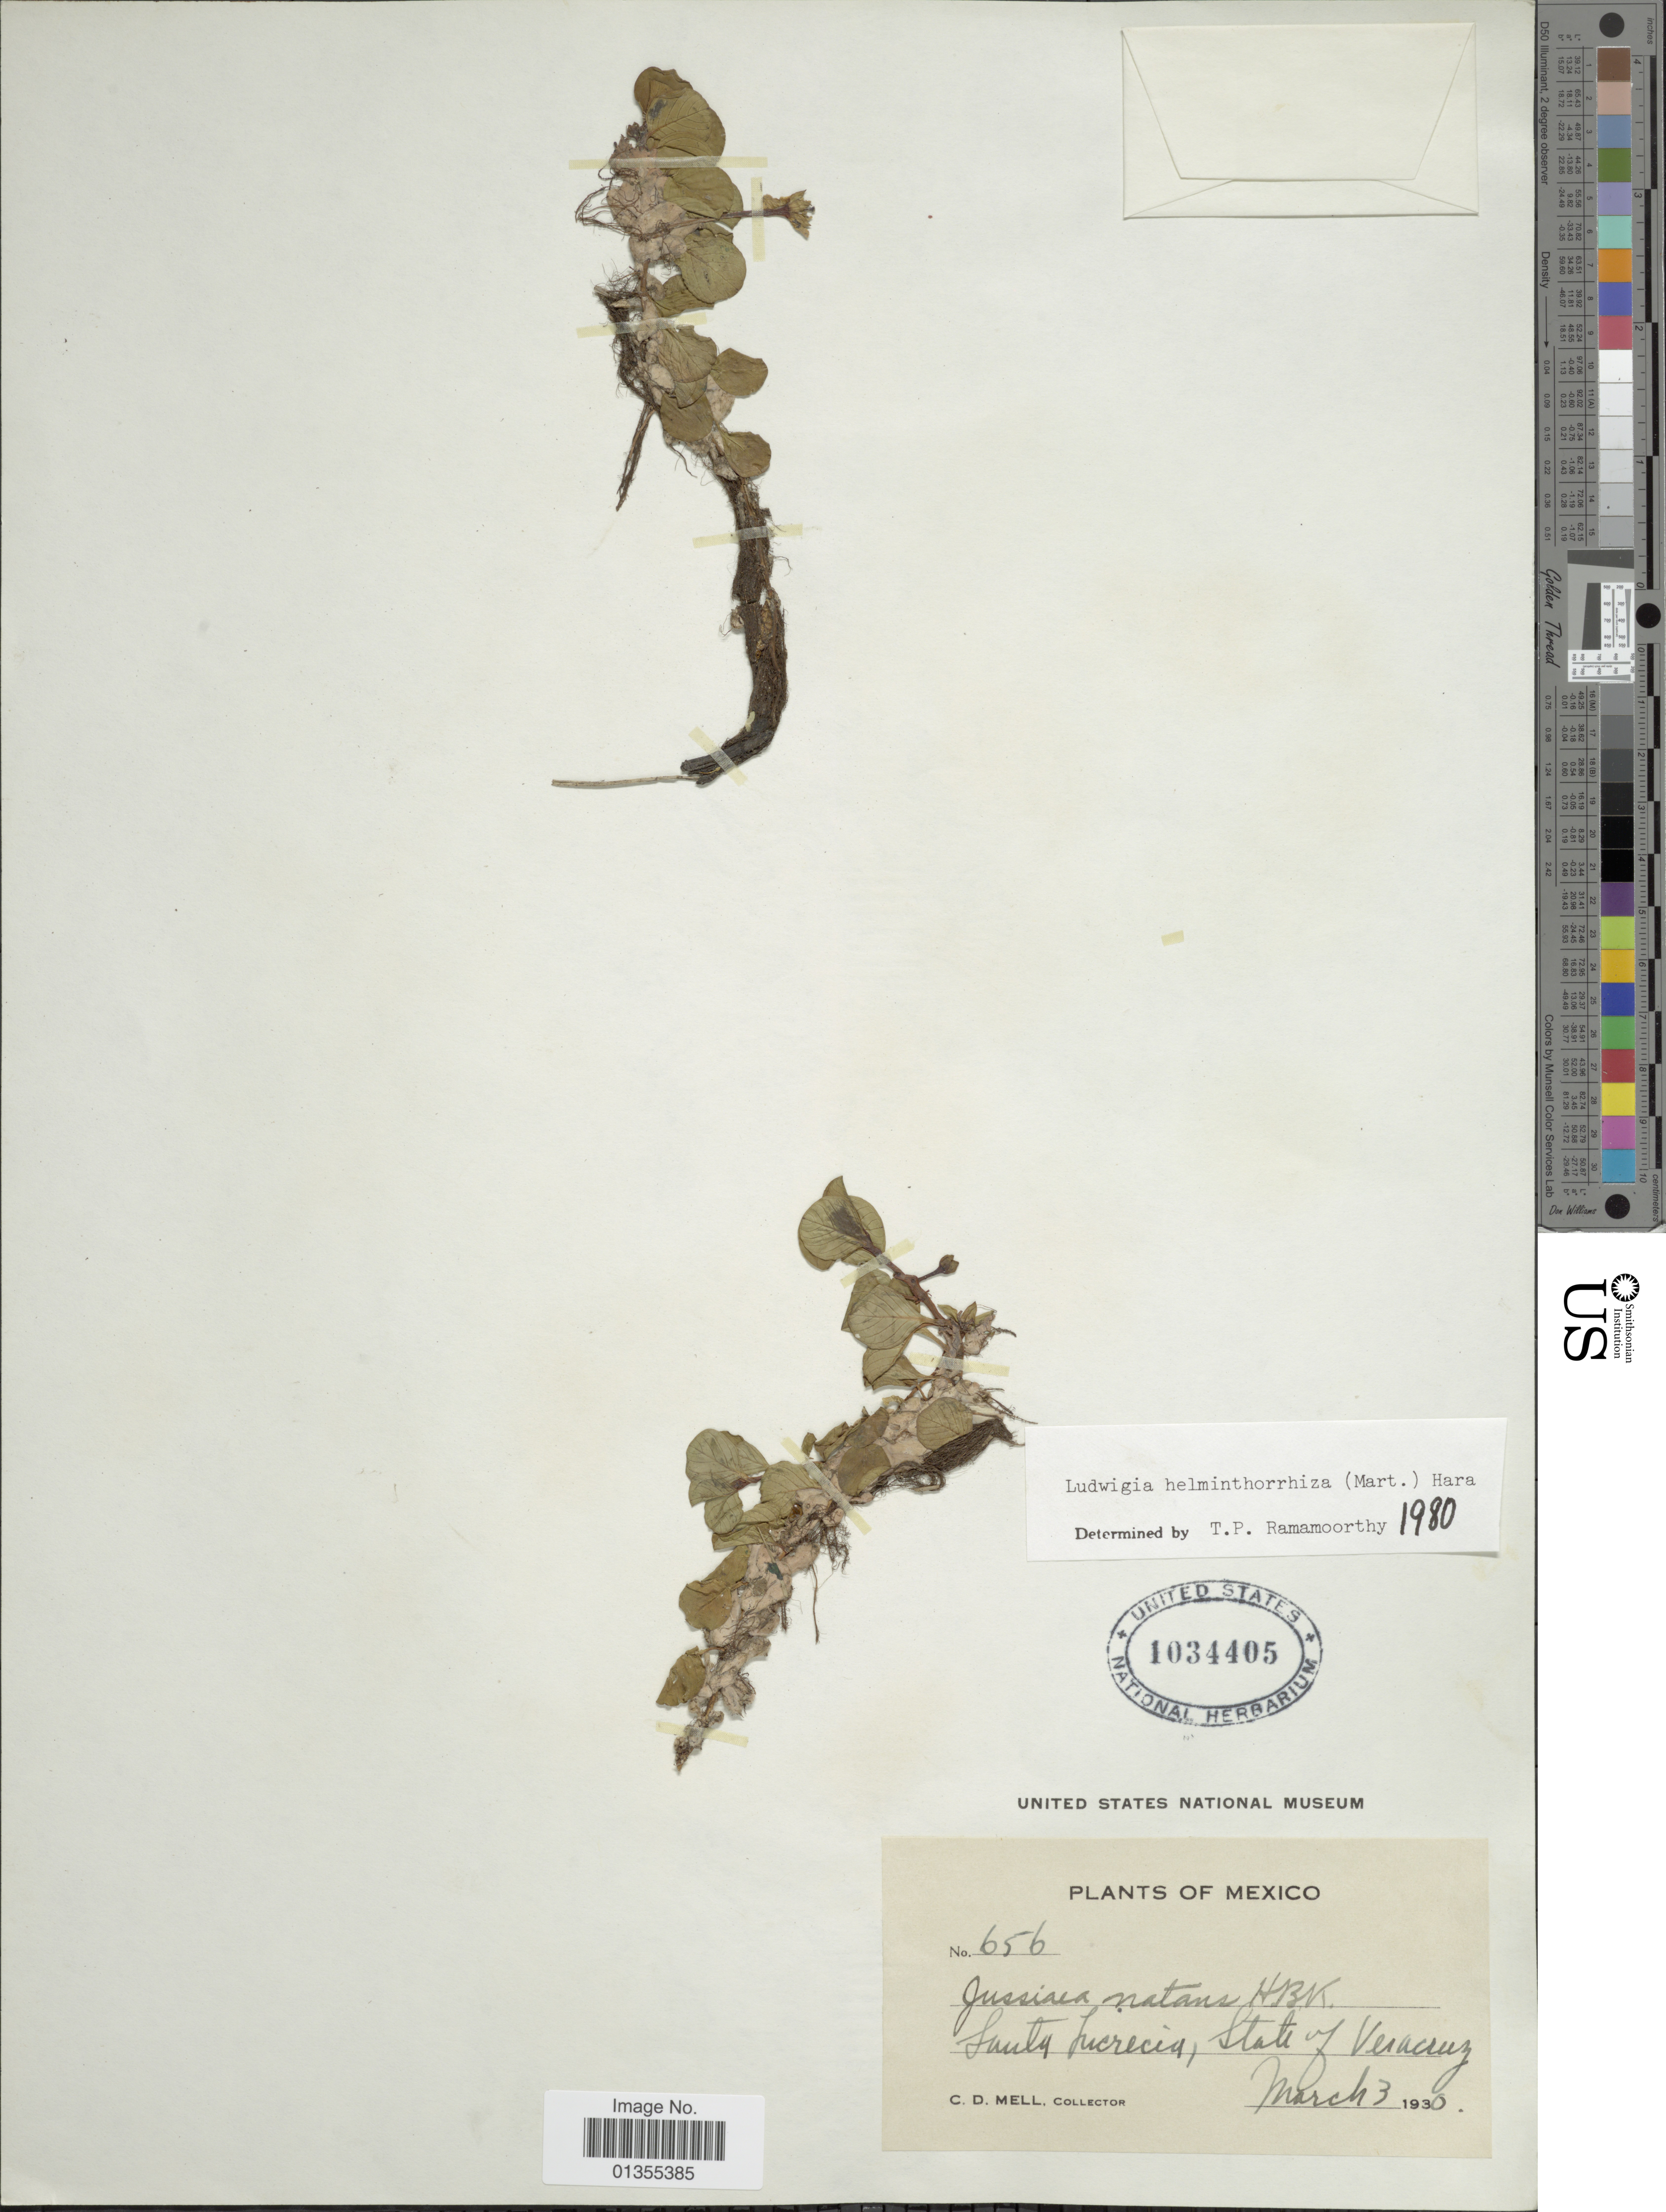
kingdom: Plantae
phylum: Tracheophyta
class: Magnoliopsida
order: Myrtales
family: Onagraceae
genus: Ludwigia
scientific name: Ludwigia helminthorrhiza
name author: (Mart.) H. Hara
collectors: C. D. Mell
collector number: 656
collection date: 1930-03-03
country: Mexico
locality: Santa Lucrecia, State of Veracruz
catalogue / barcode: US 1034405